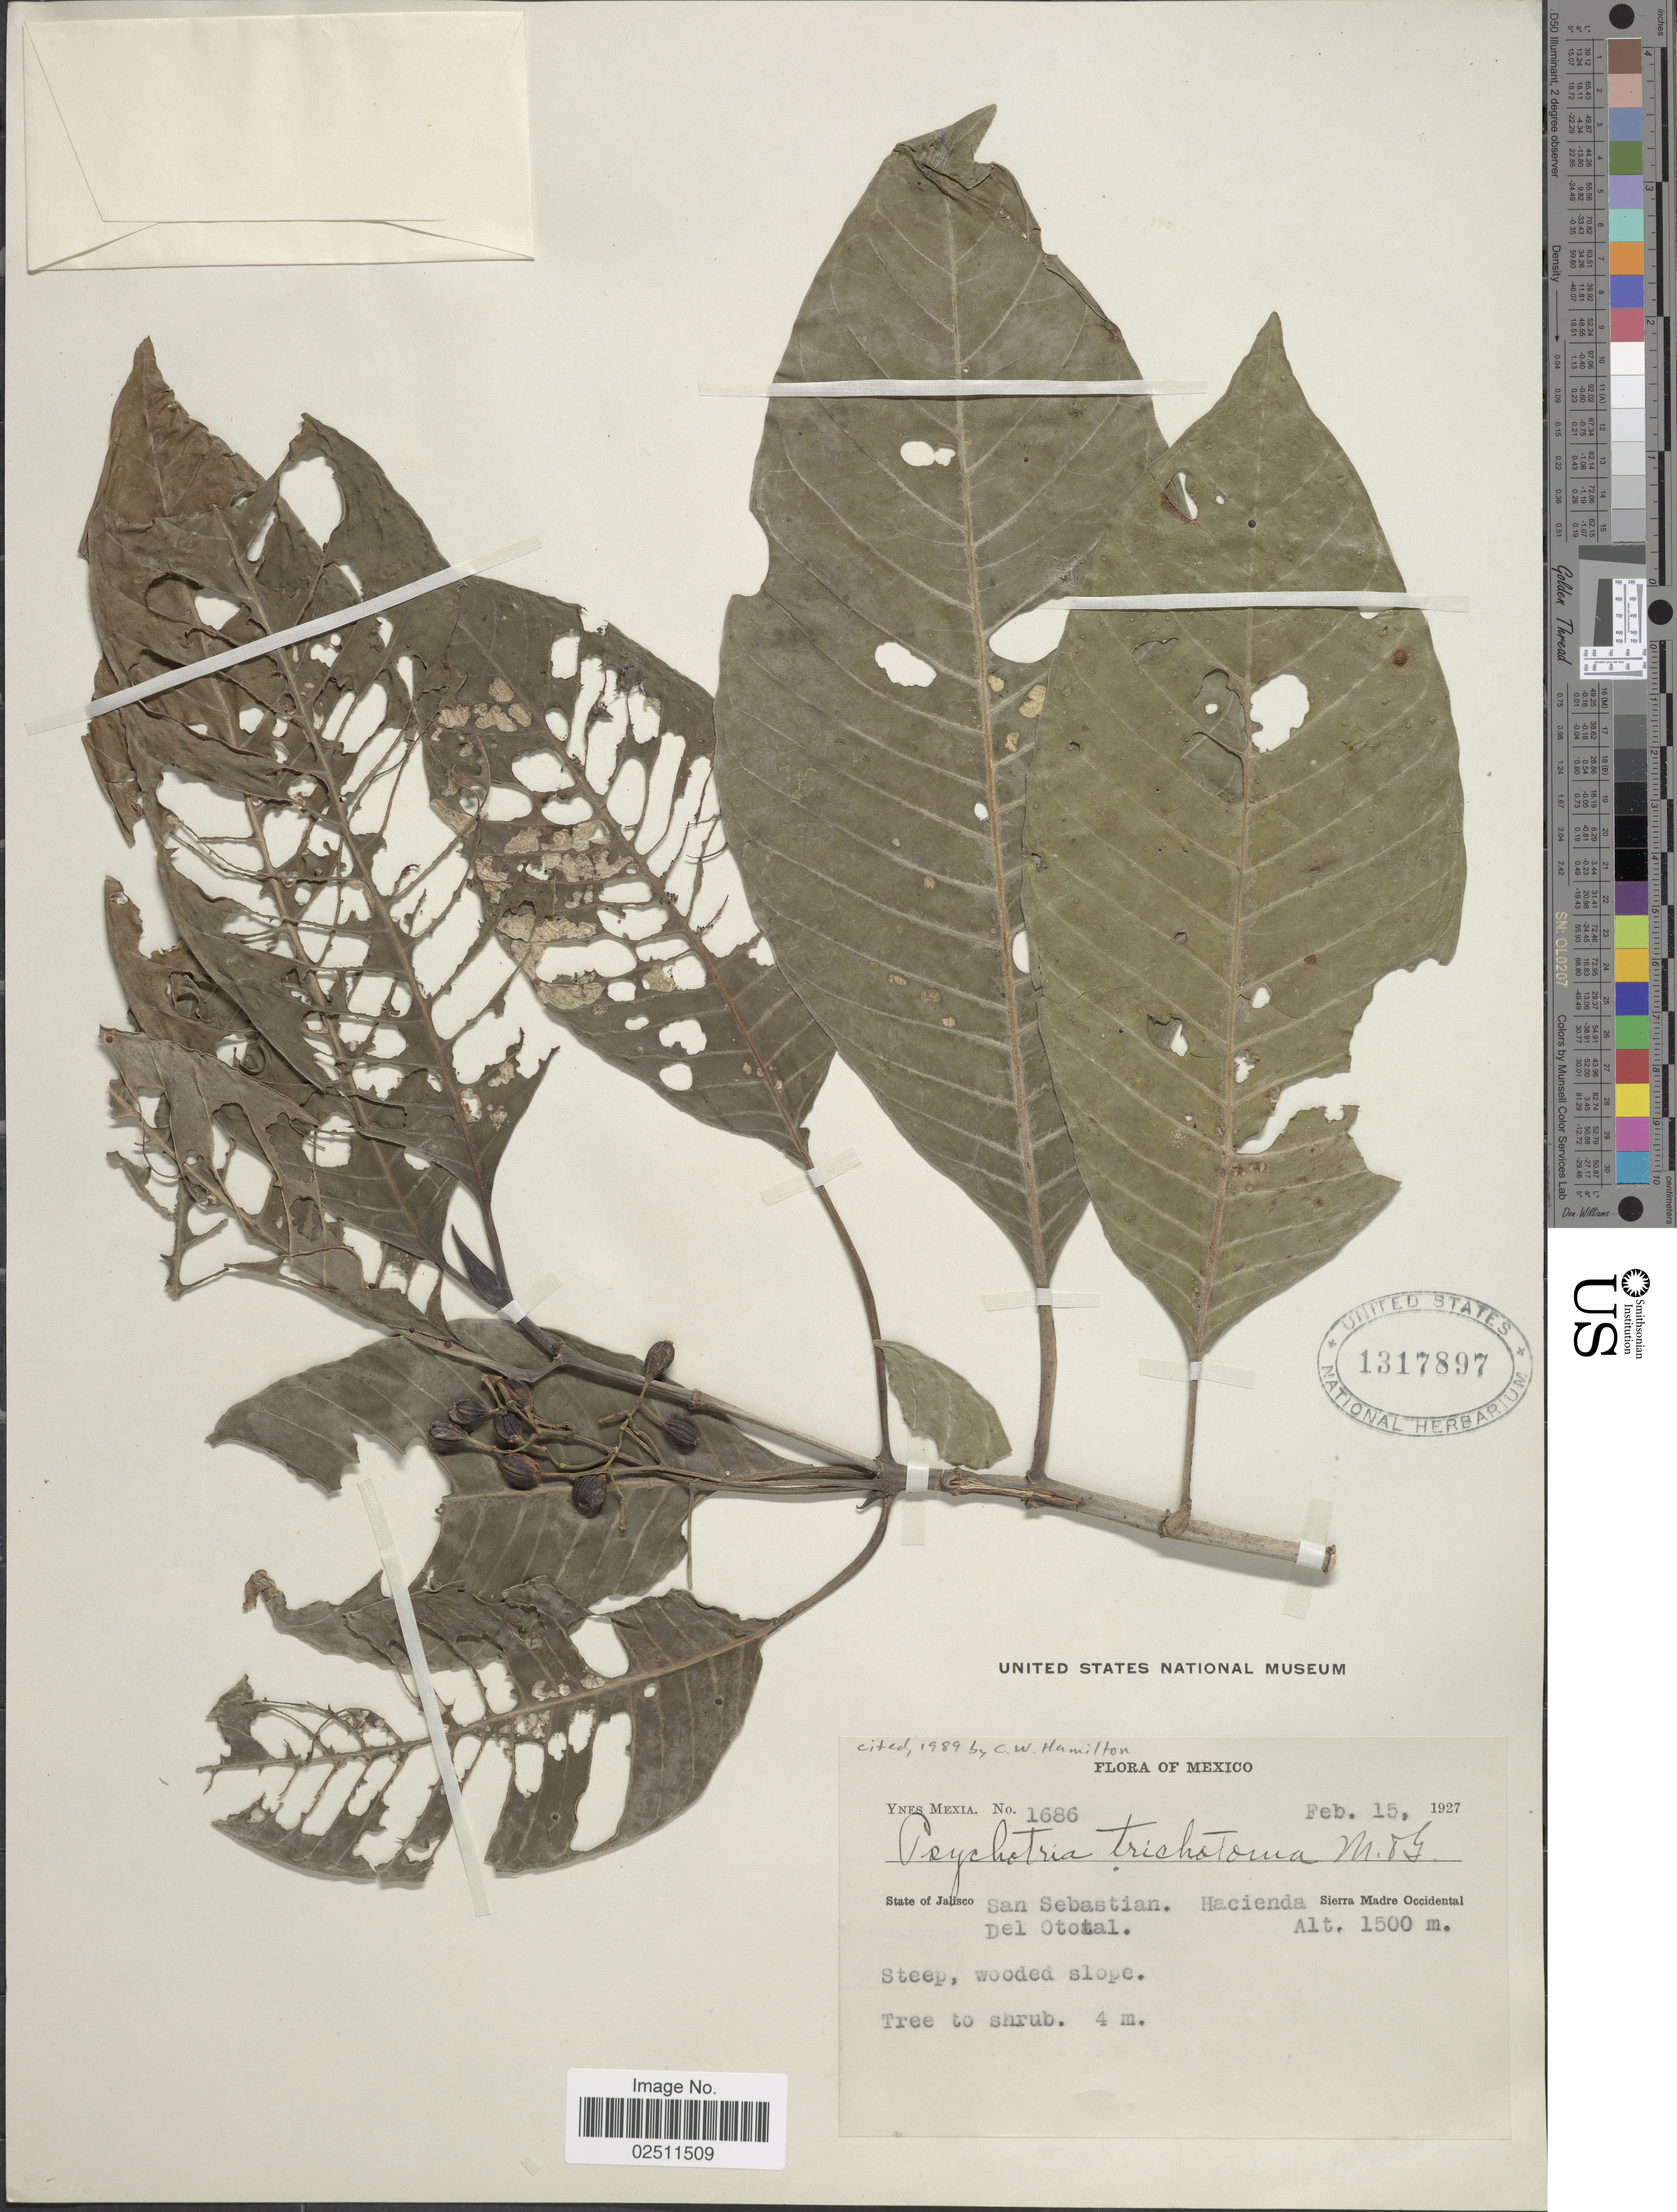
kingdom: Plantae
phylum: Tracheophyta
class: Magnoliopsida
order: Gentianales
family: Rubiaceae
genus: Psychotria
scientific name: Psychotria trichotoma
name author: M. Martens & Galeotti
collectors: Y. Mexia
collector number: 1686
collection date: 1927-02-15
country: Mexico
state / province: Jalisco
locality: San Sebastian. Hacienda Del Ototal, Sierra Madre Occidental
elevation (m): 1500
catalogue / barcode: US 1317897